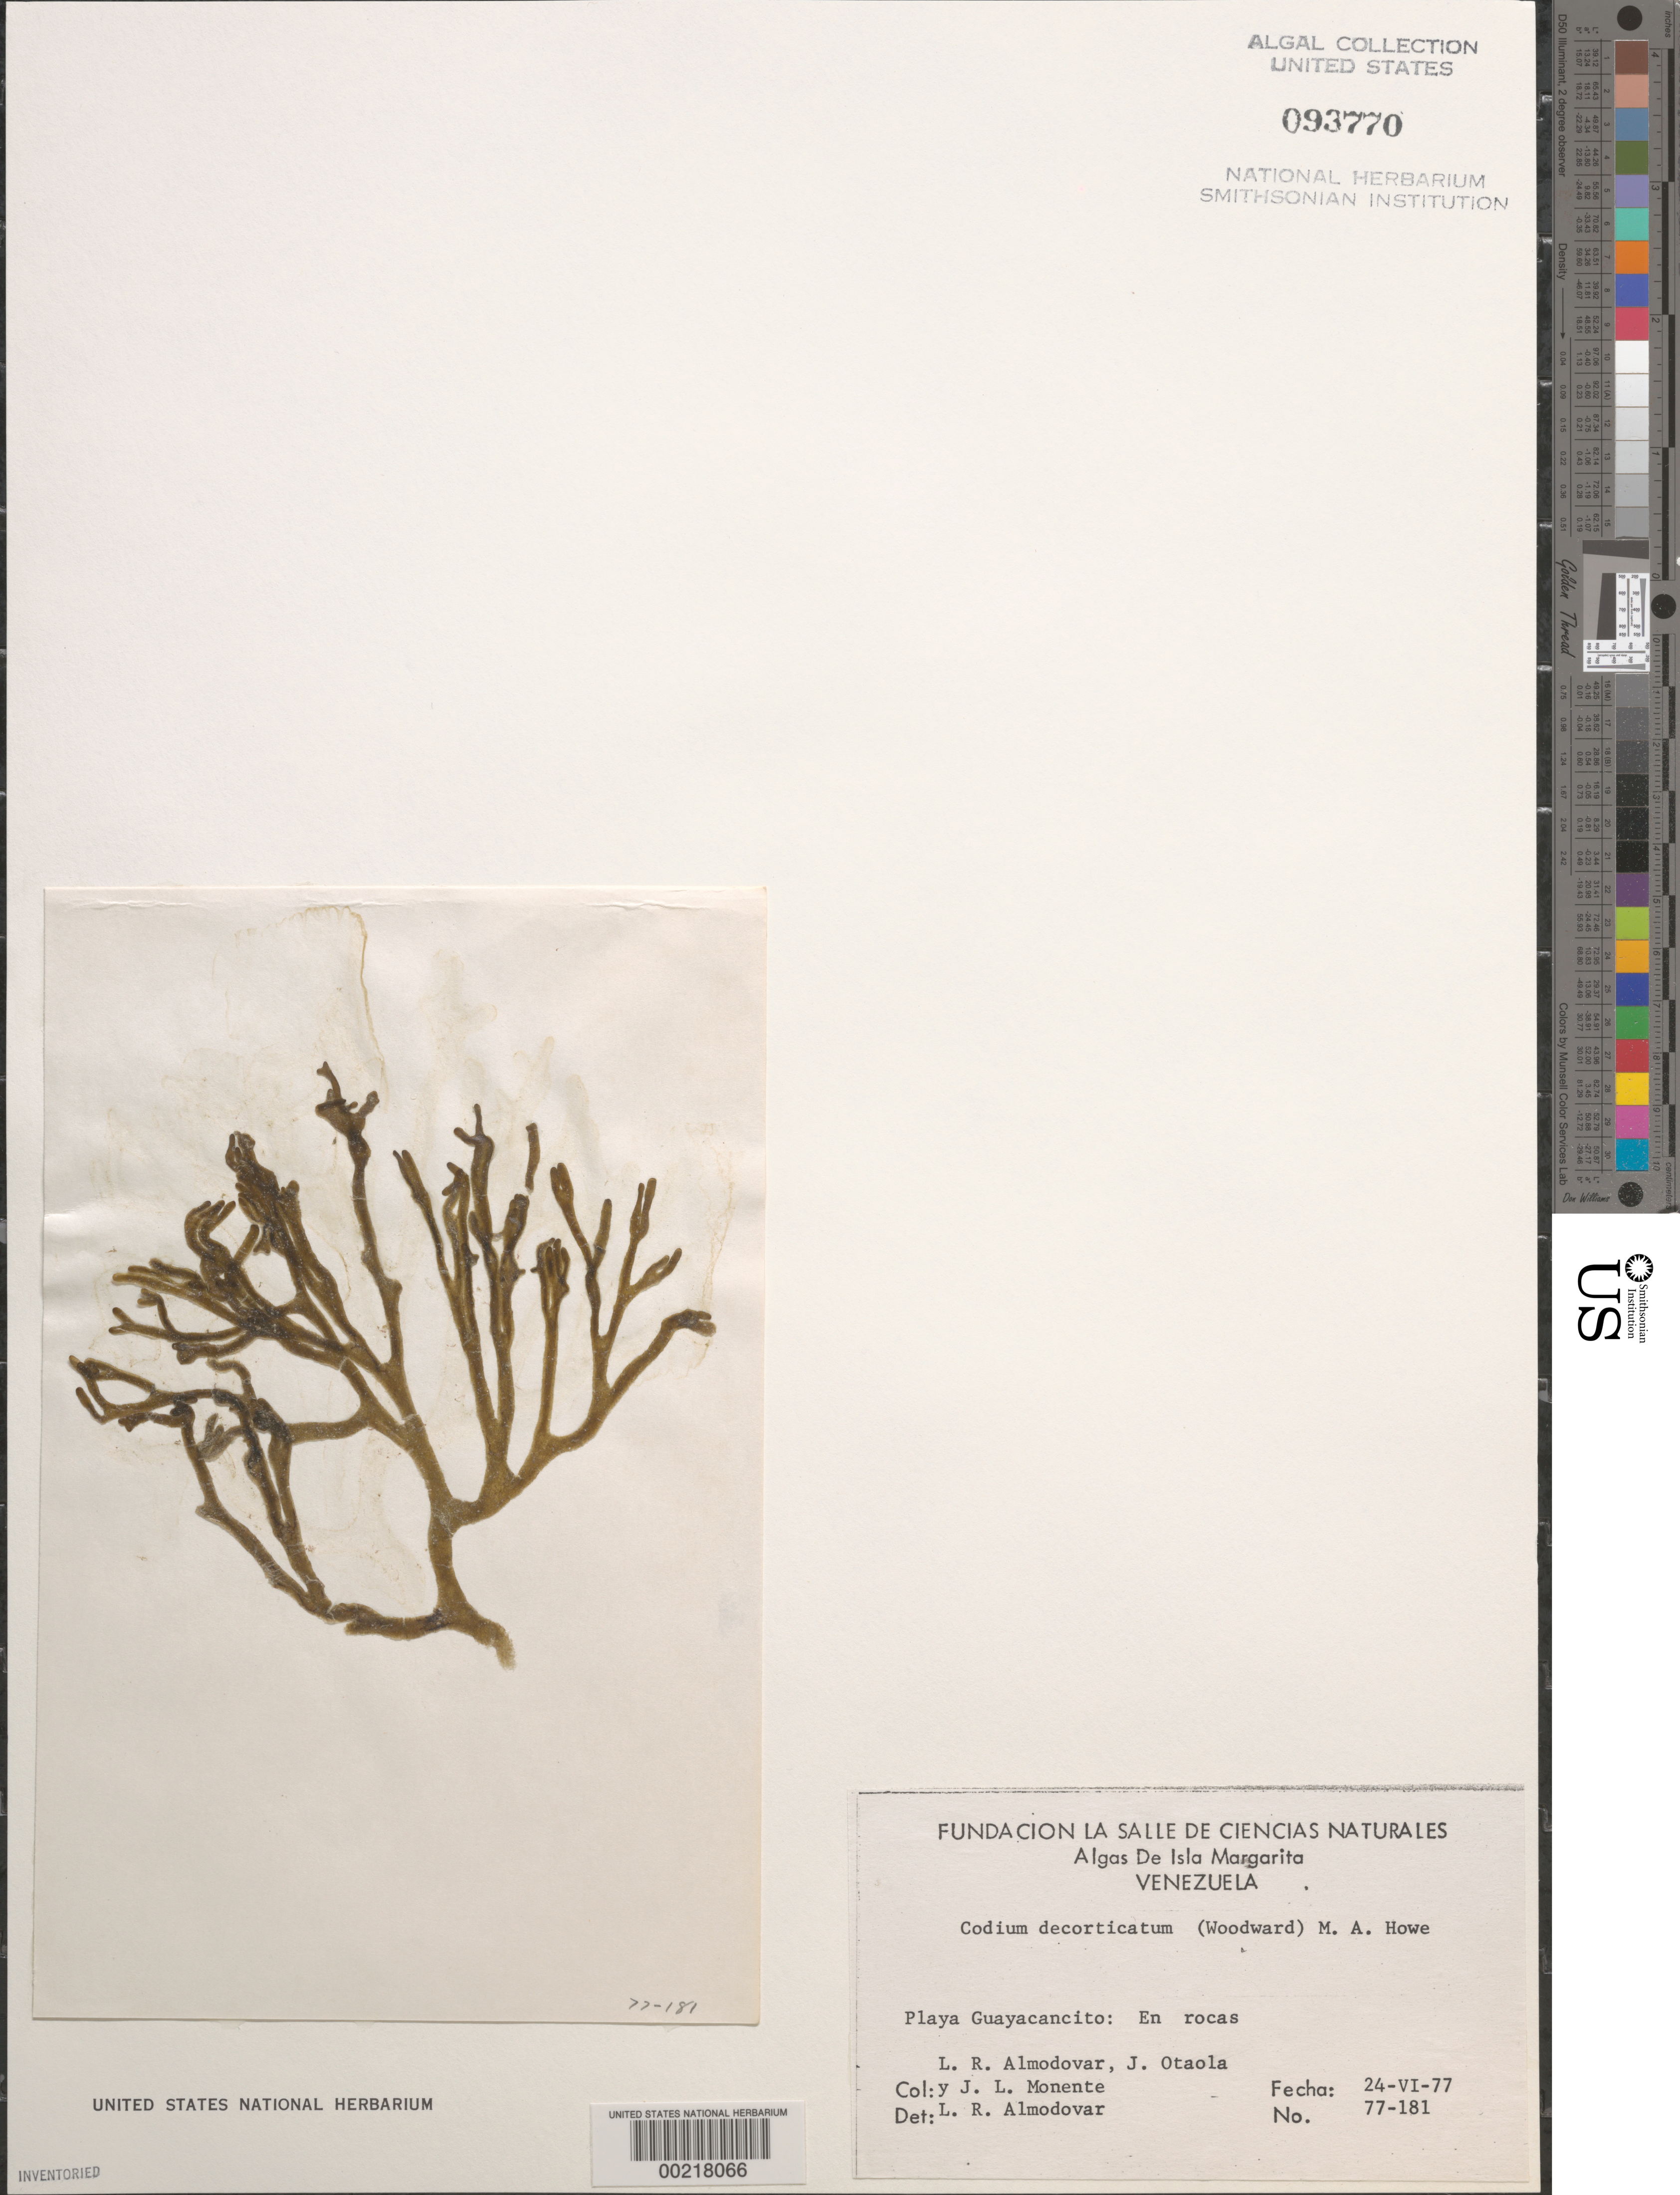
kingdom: Plantae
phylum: Chlorophyta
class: Ulvophyceae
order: Bryopsidales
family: Codiaceae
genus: Codium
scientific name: Codium decorticatum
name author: (Woodw.) M. Howe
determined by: Almodovar, L. R.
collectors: L. Almodovar, J. Otaola & J. Monente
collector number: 77-181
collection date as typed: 24 Jun 1977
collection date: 1977-06-24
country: Venezuela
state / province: Nueva Esparta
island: Margarita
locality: Playa guayacancito, isla de margarita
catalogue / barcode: US 93770